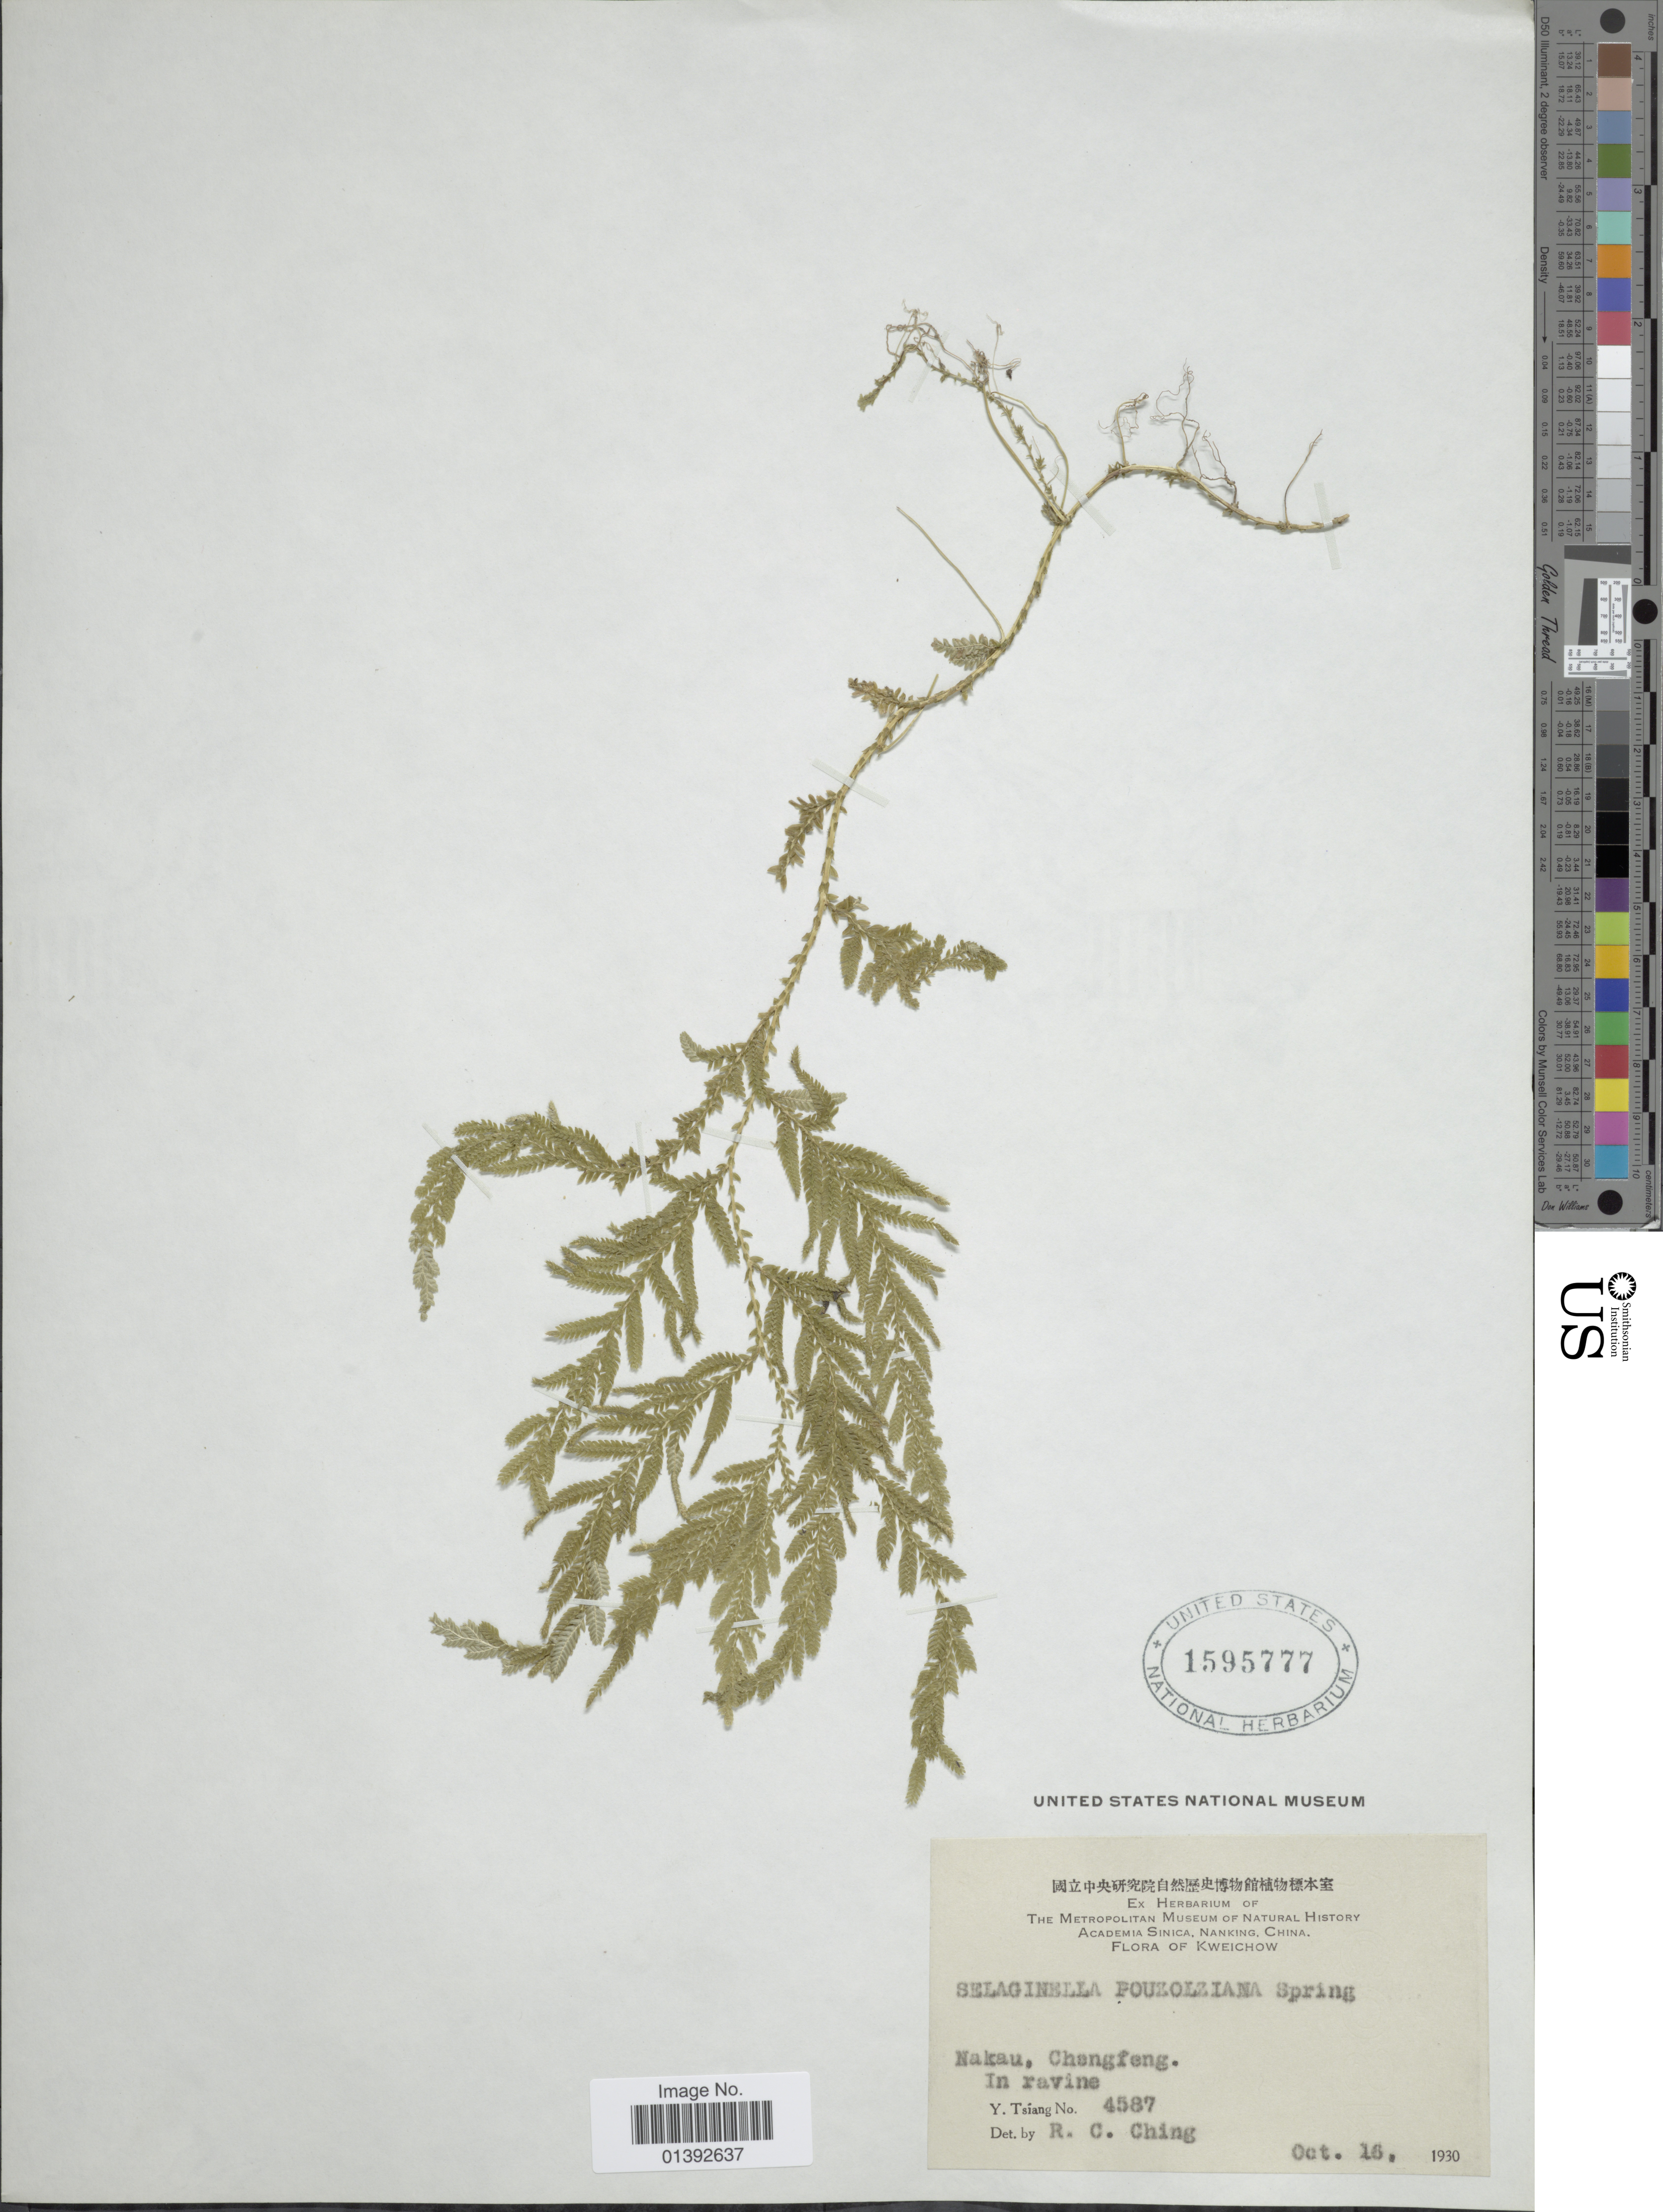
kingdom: Plantae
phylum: Tracheophyta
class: Lycopodiopsida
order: Selaginellales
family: Selaginellaceae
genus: Selaginella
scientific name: Selaginella delicatula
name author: (Desv.) Alston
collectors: Y. Tsiang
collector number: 4587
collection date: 1930-10-16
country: China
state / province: Guizhou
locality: Kweichow, Nakau, Changfeng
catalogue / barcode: US 1595777